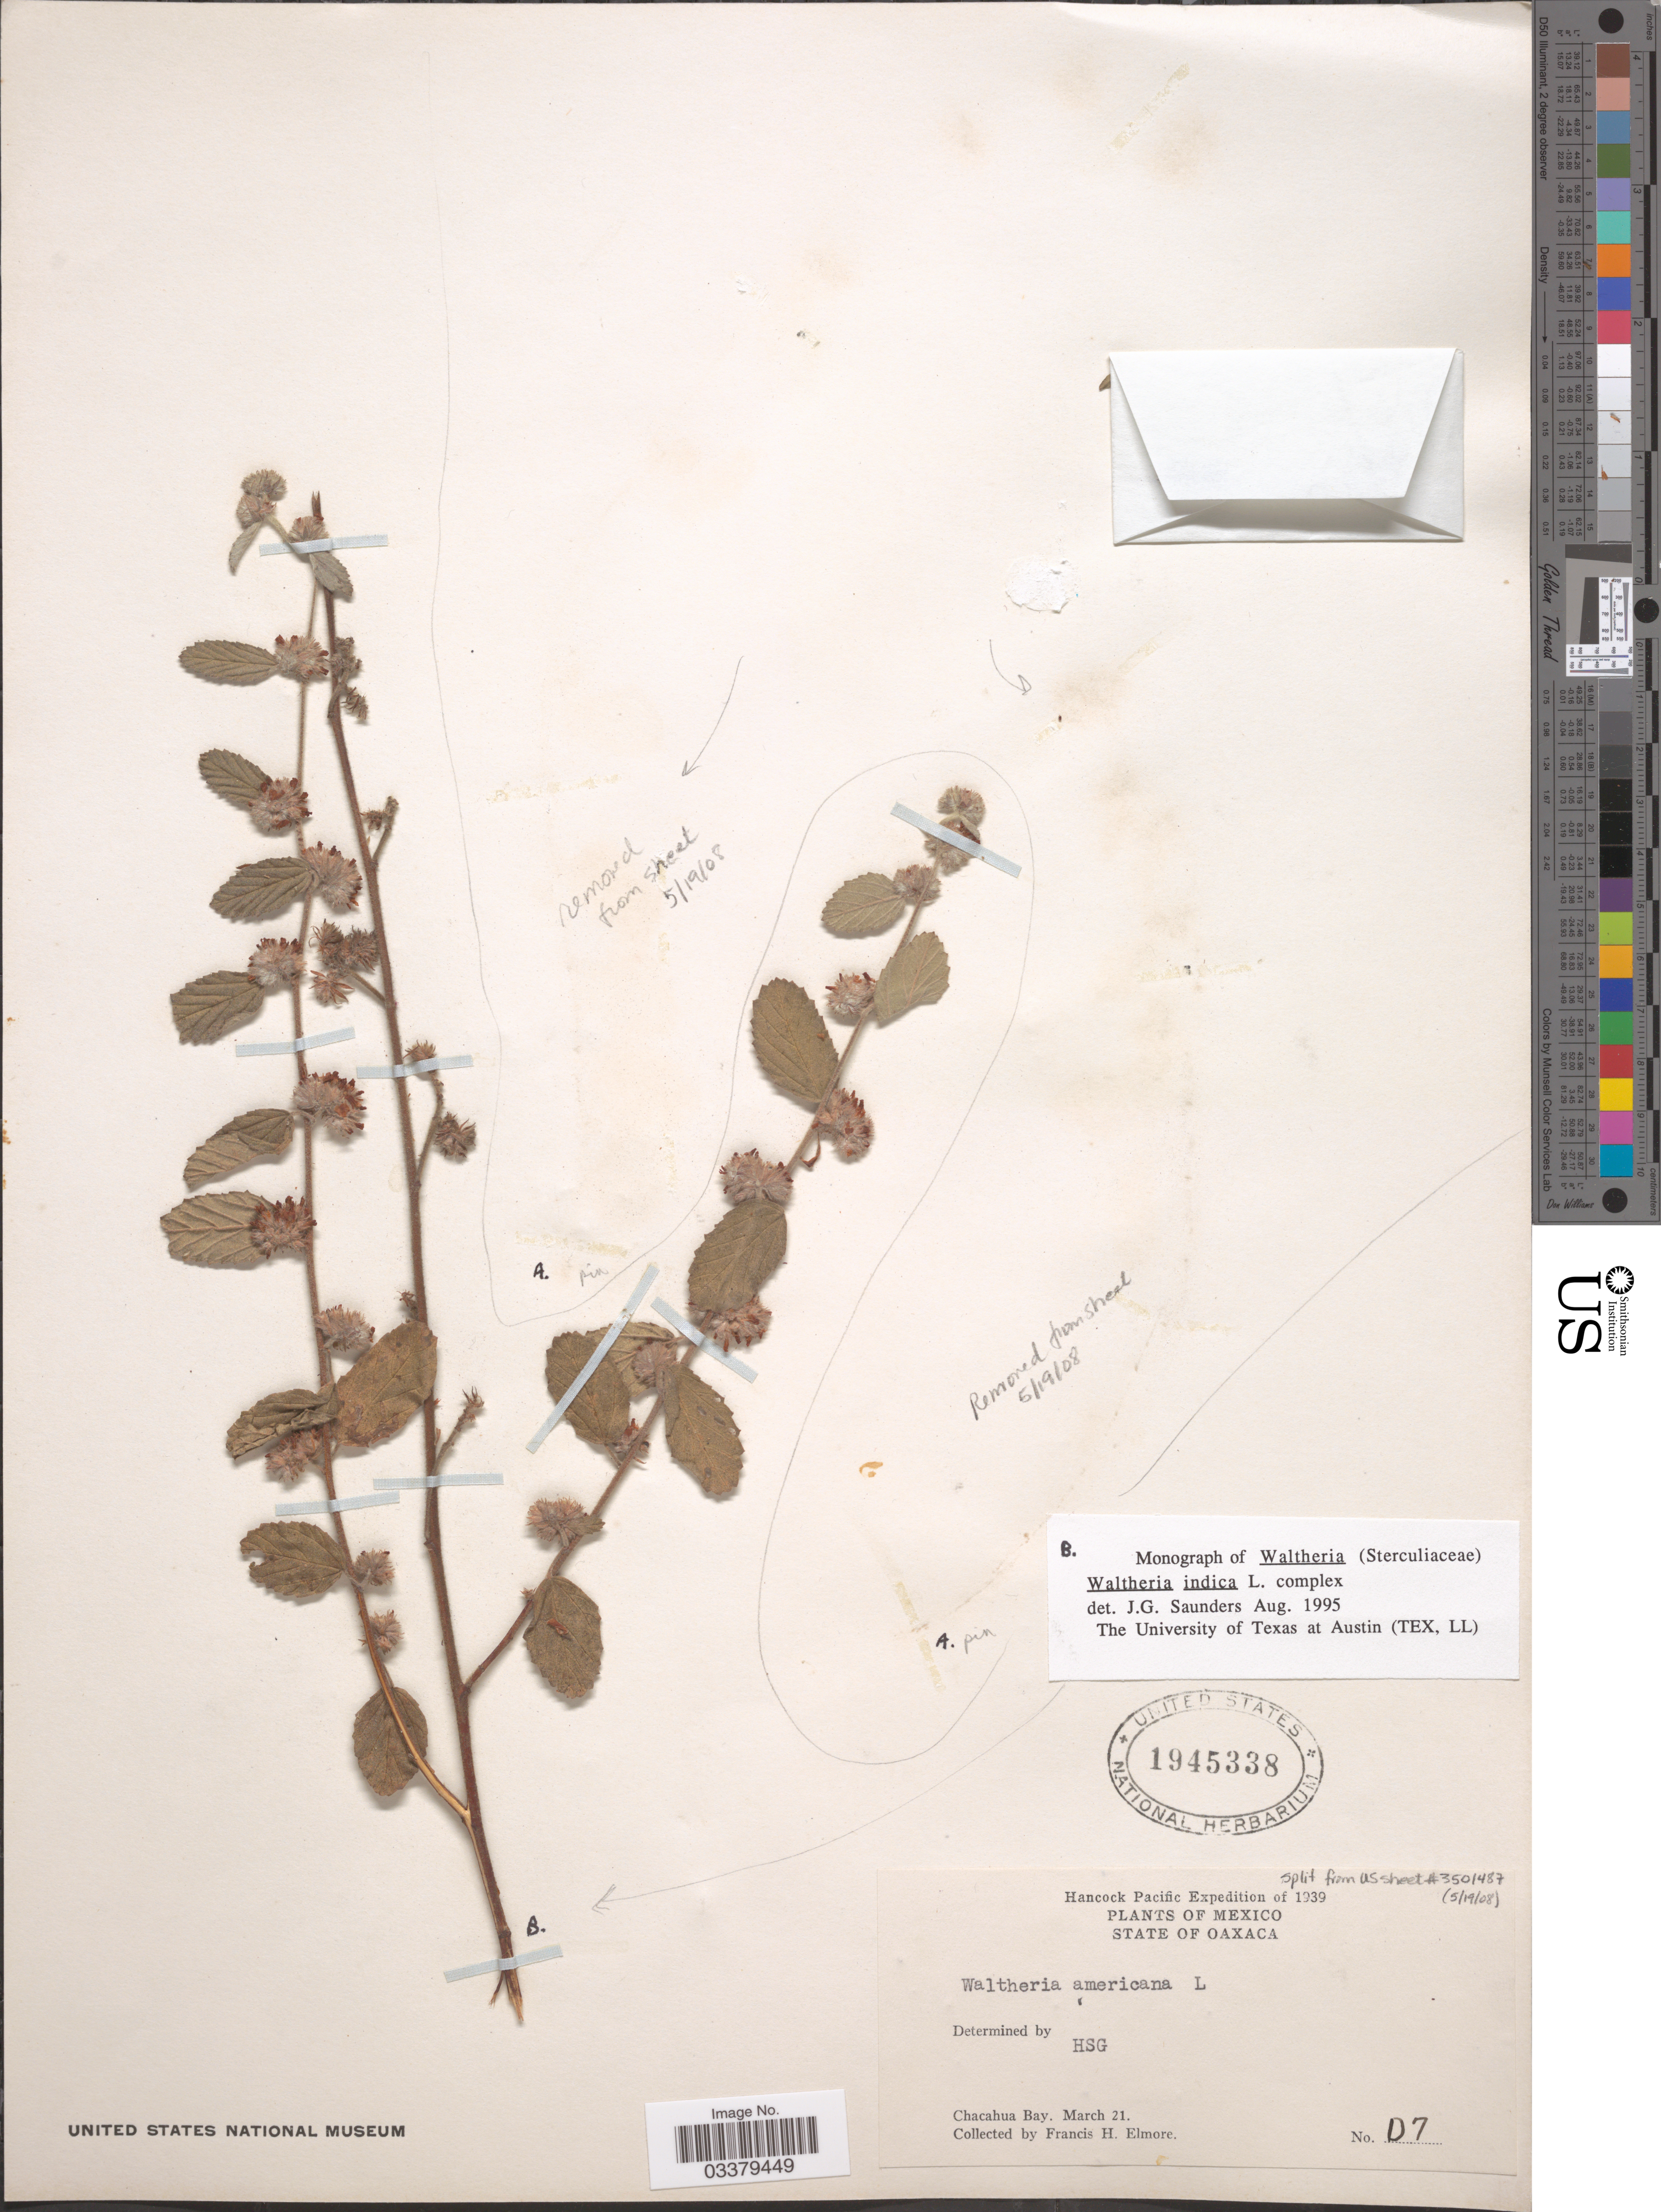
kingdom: Plantae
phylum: Tracheophyta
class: Magnoliopsida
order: Malvales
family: Malvaceae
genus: Waltheria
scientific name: Waltheria indica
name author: L.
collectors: F. H. Elmore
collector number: D7*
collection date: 1939-03-21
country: Mexico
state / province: Oaxaca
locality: Chacahua Bay.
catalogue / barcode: US 1945338